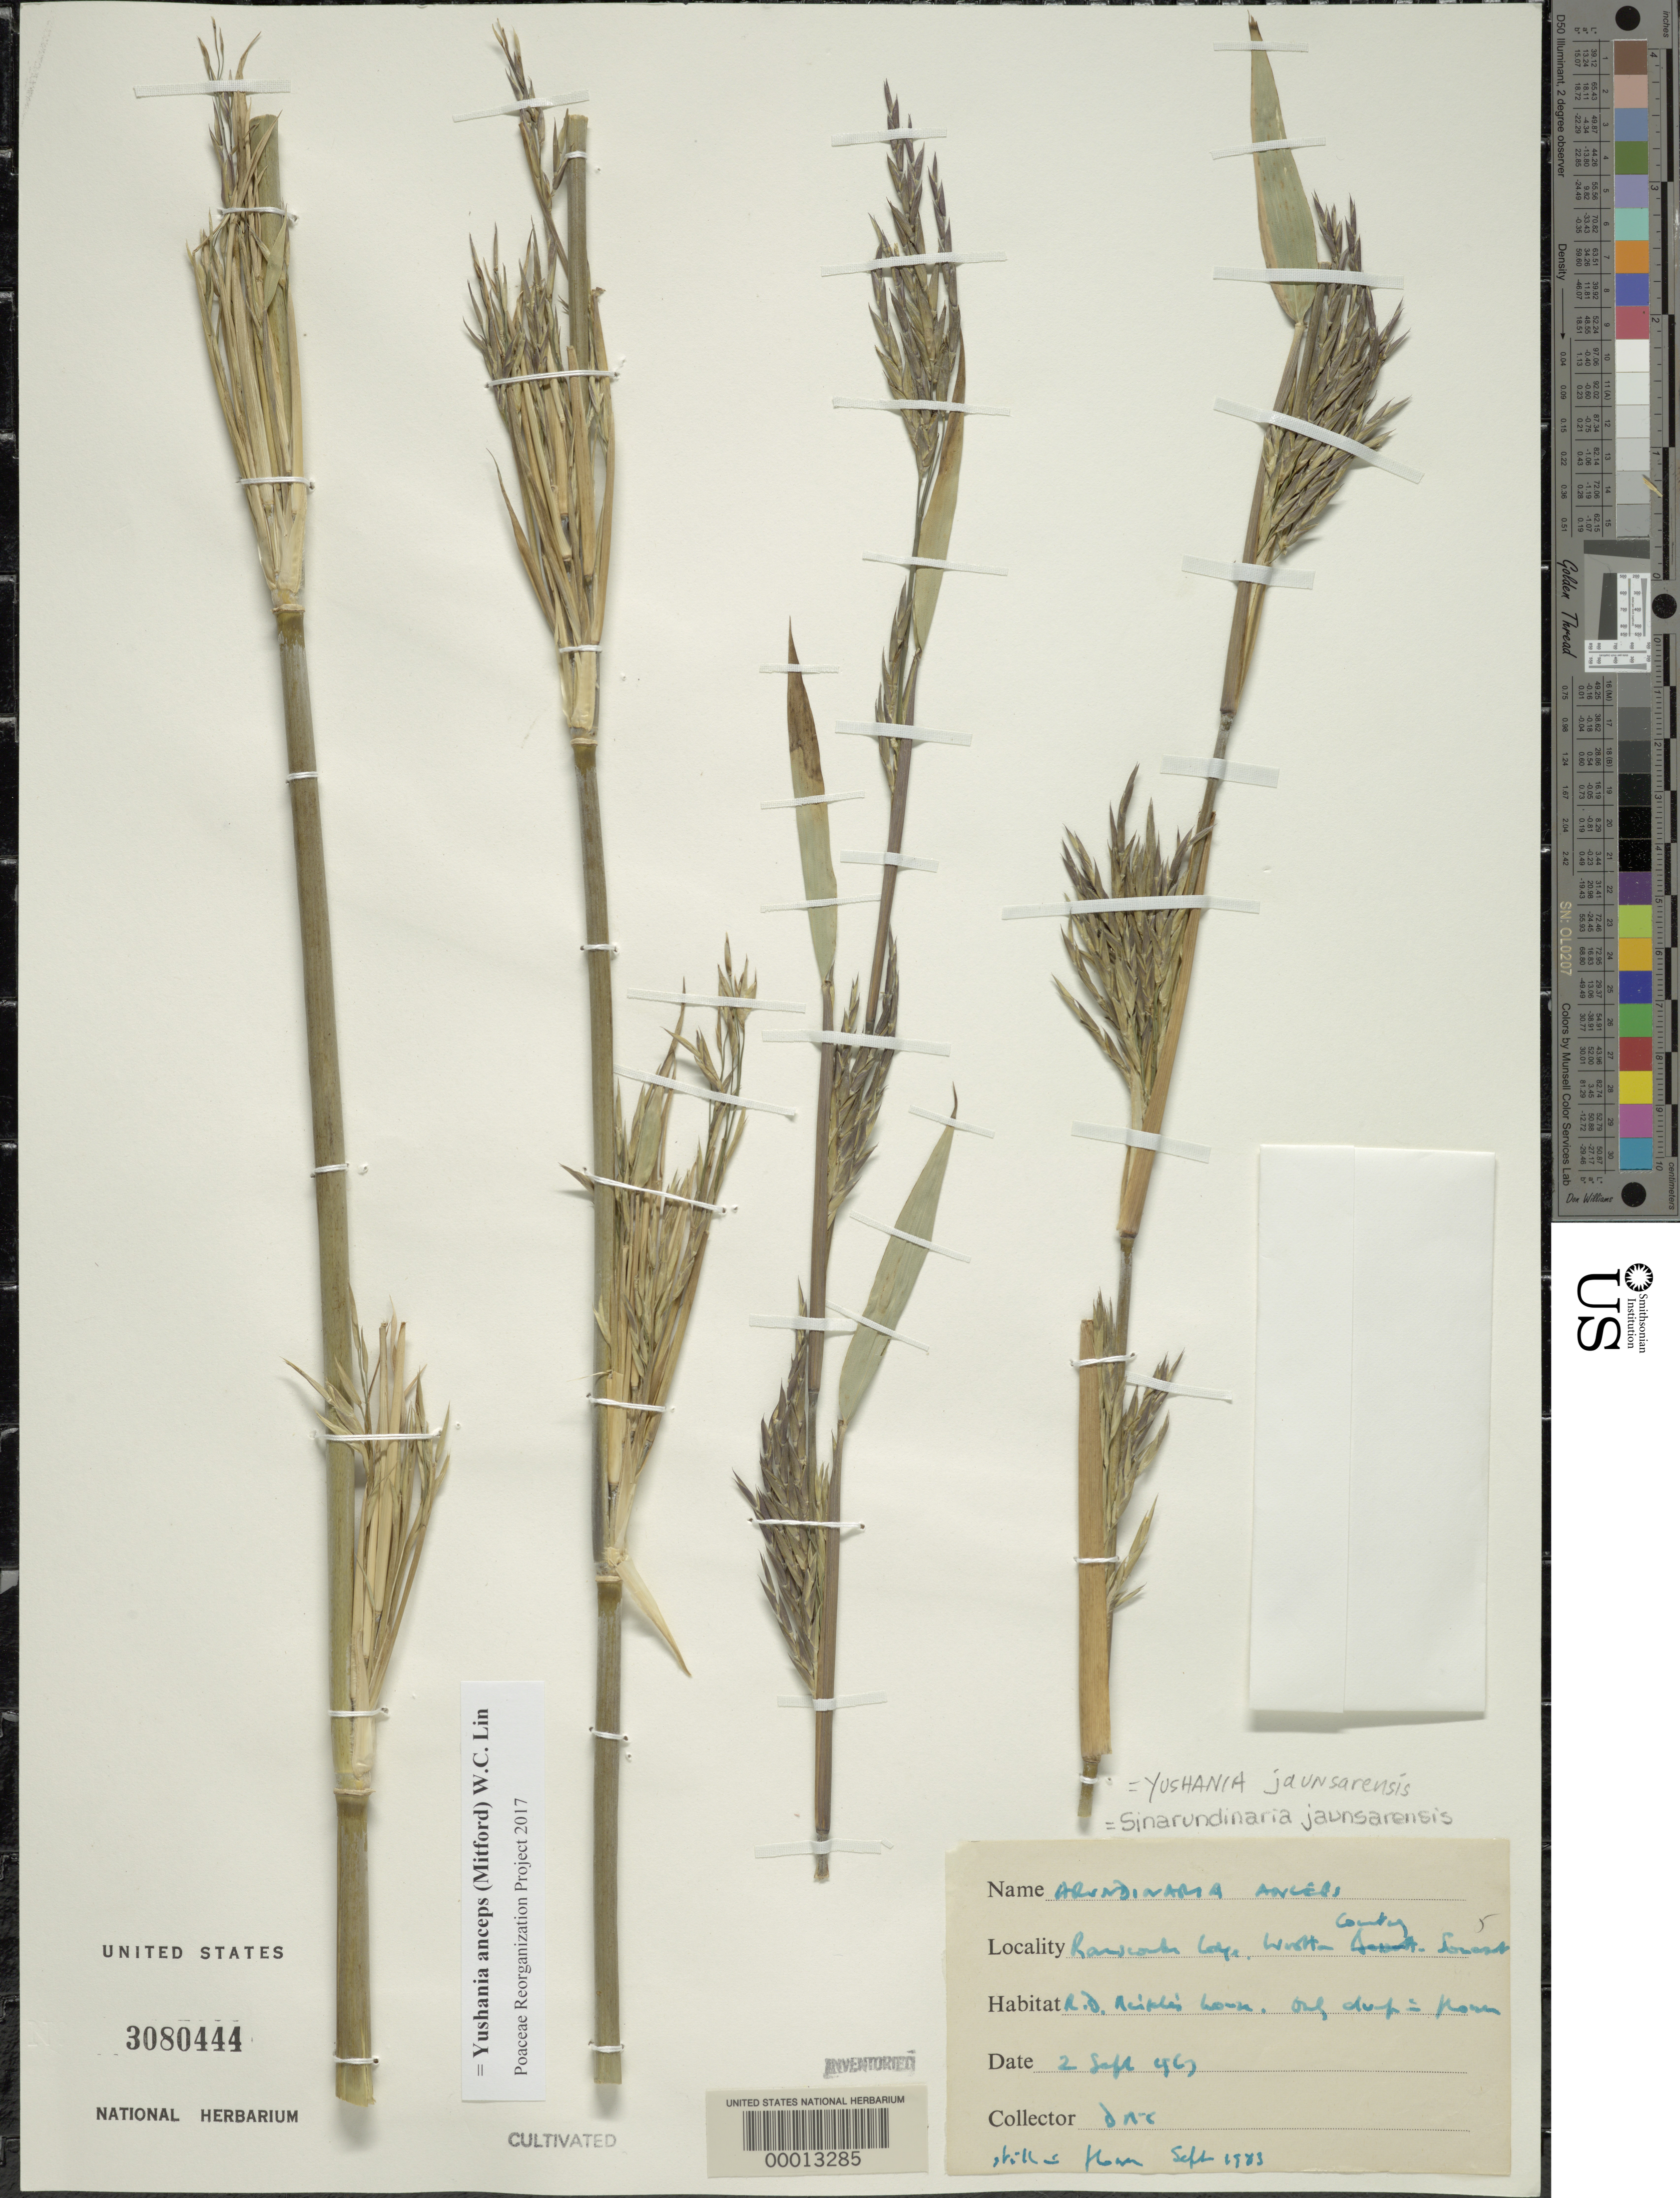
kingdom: Plantae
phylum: Tracheophyta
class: Liliopsida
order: Poales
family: Poaceae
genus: Yushania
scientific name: Yushania anceps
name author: (Mitford) W.C. Lin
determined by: Poaceae Reorganization Project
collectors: D. N. C.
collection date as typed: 02 Sep 1969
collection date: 1969-09-02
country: United Kingdom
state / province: England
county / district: Somersetshire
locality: Ranscombe lodge, wootten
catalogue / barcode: US 3080444